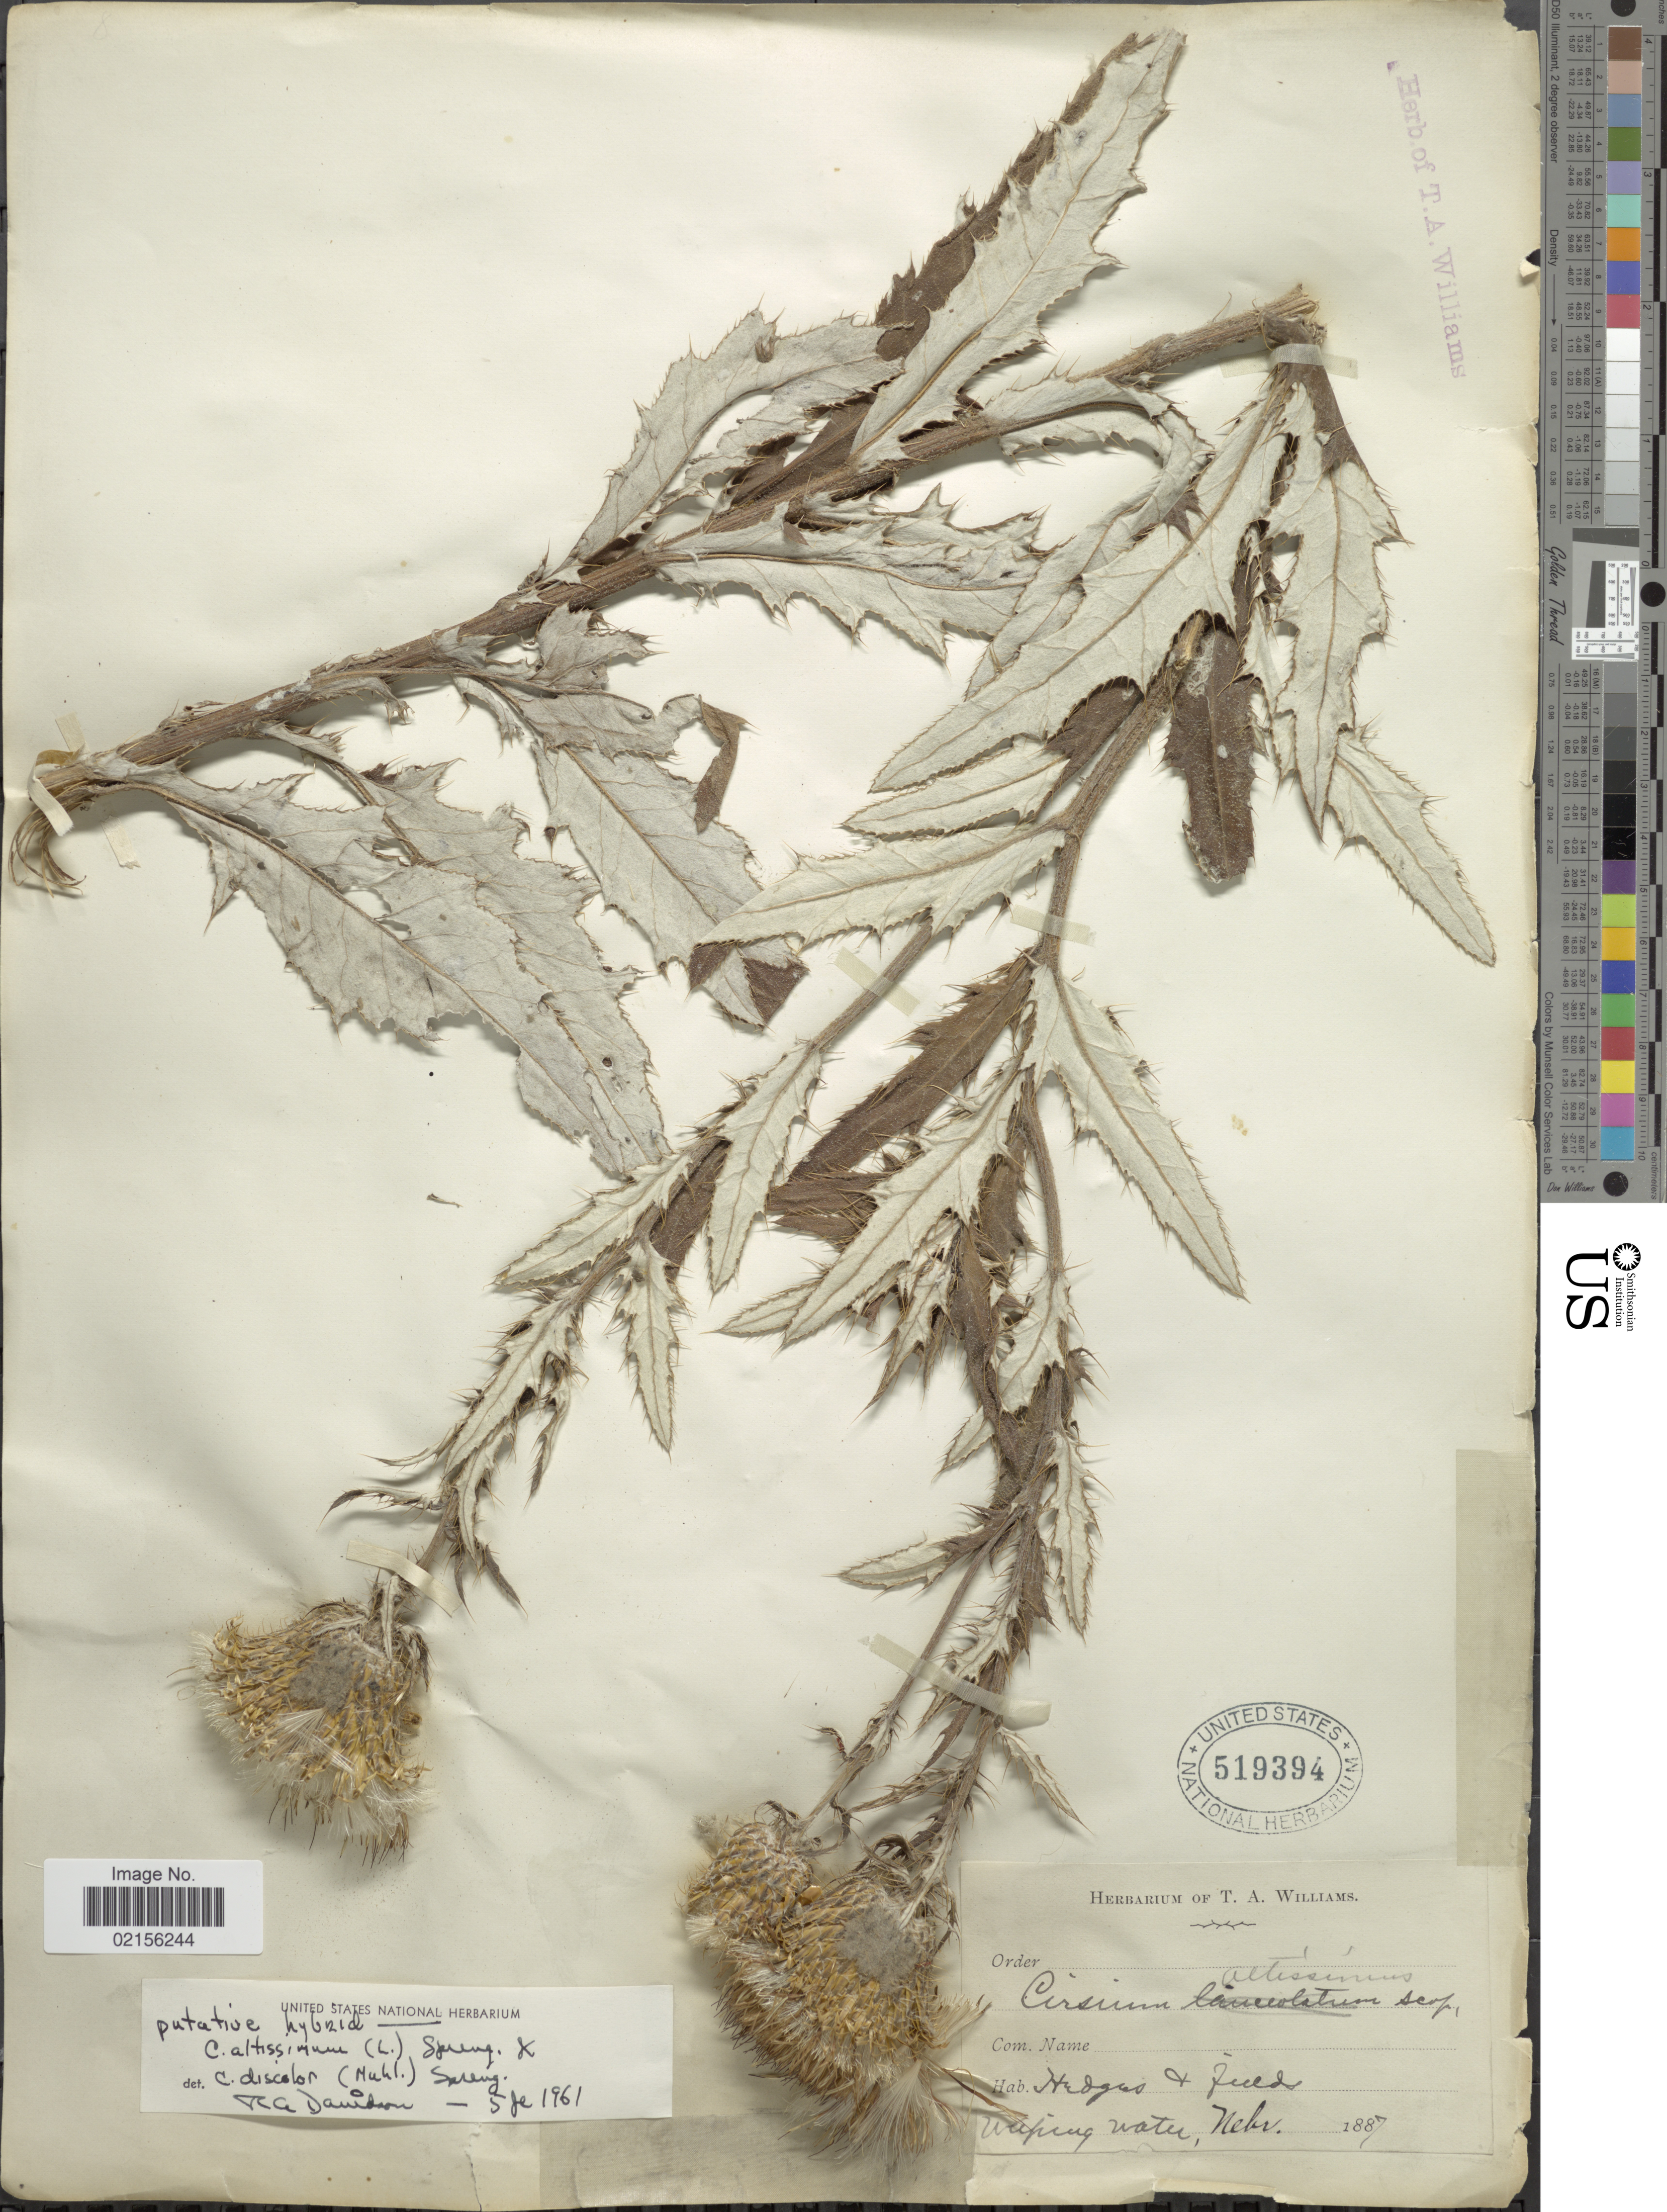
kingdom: Plantae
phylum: Tracheophyta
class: Magnoliopsida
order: Asterales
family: Asteraceae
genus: Cirsium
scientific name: Cirsium altissimum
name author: (L.) Spreng.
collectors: ex herb. Thos. A. Williams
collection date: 1887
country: United States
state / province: Nebraska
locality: Hedges & fields, Weeping Water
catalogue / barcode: US 519394